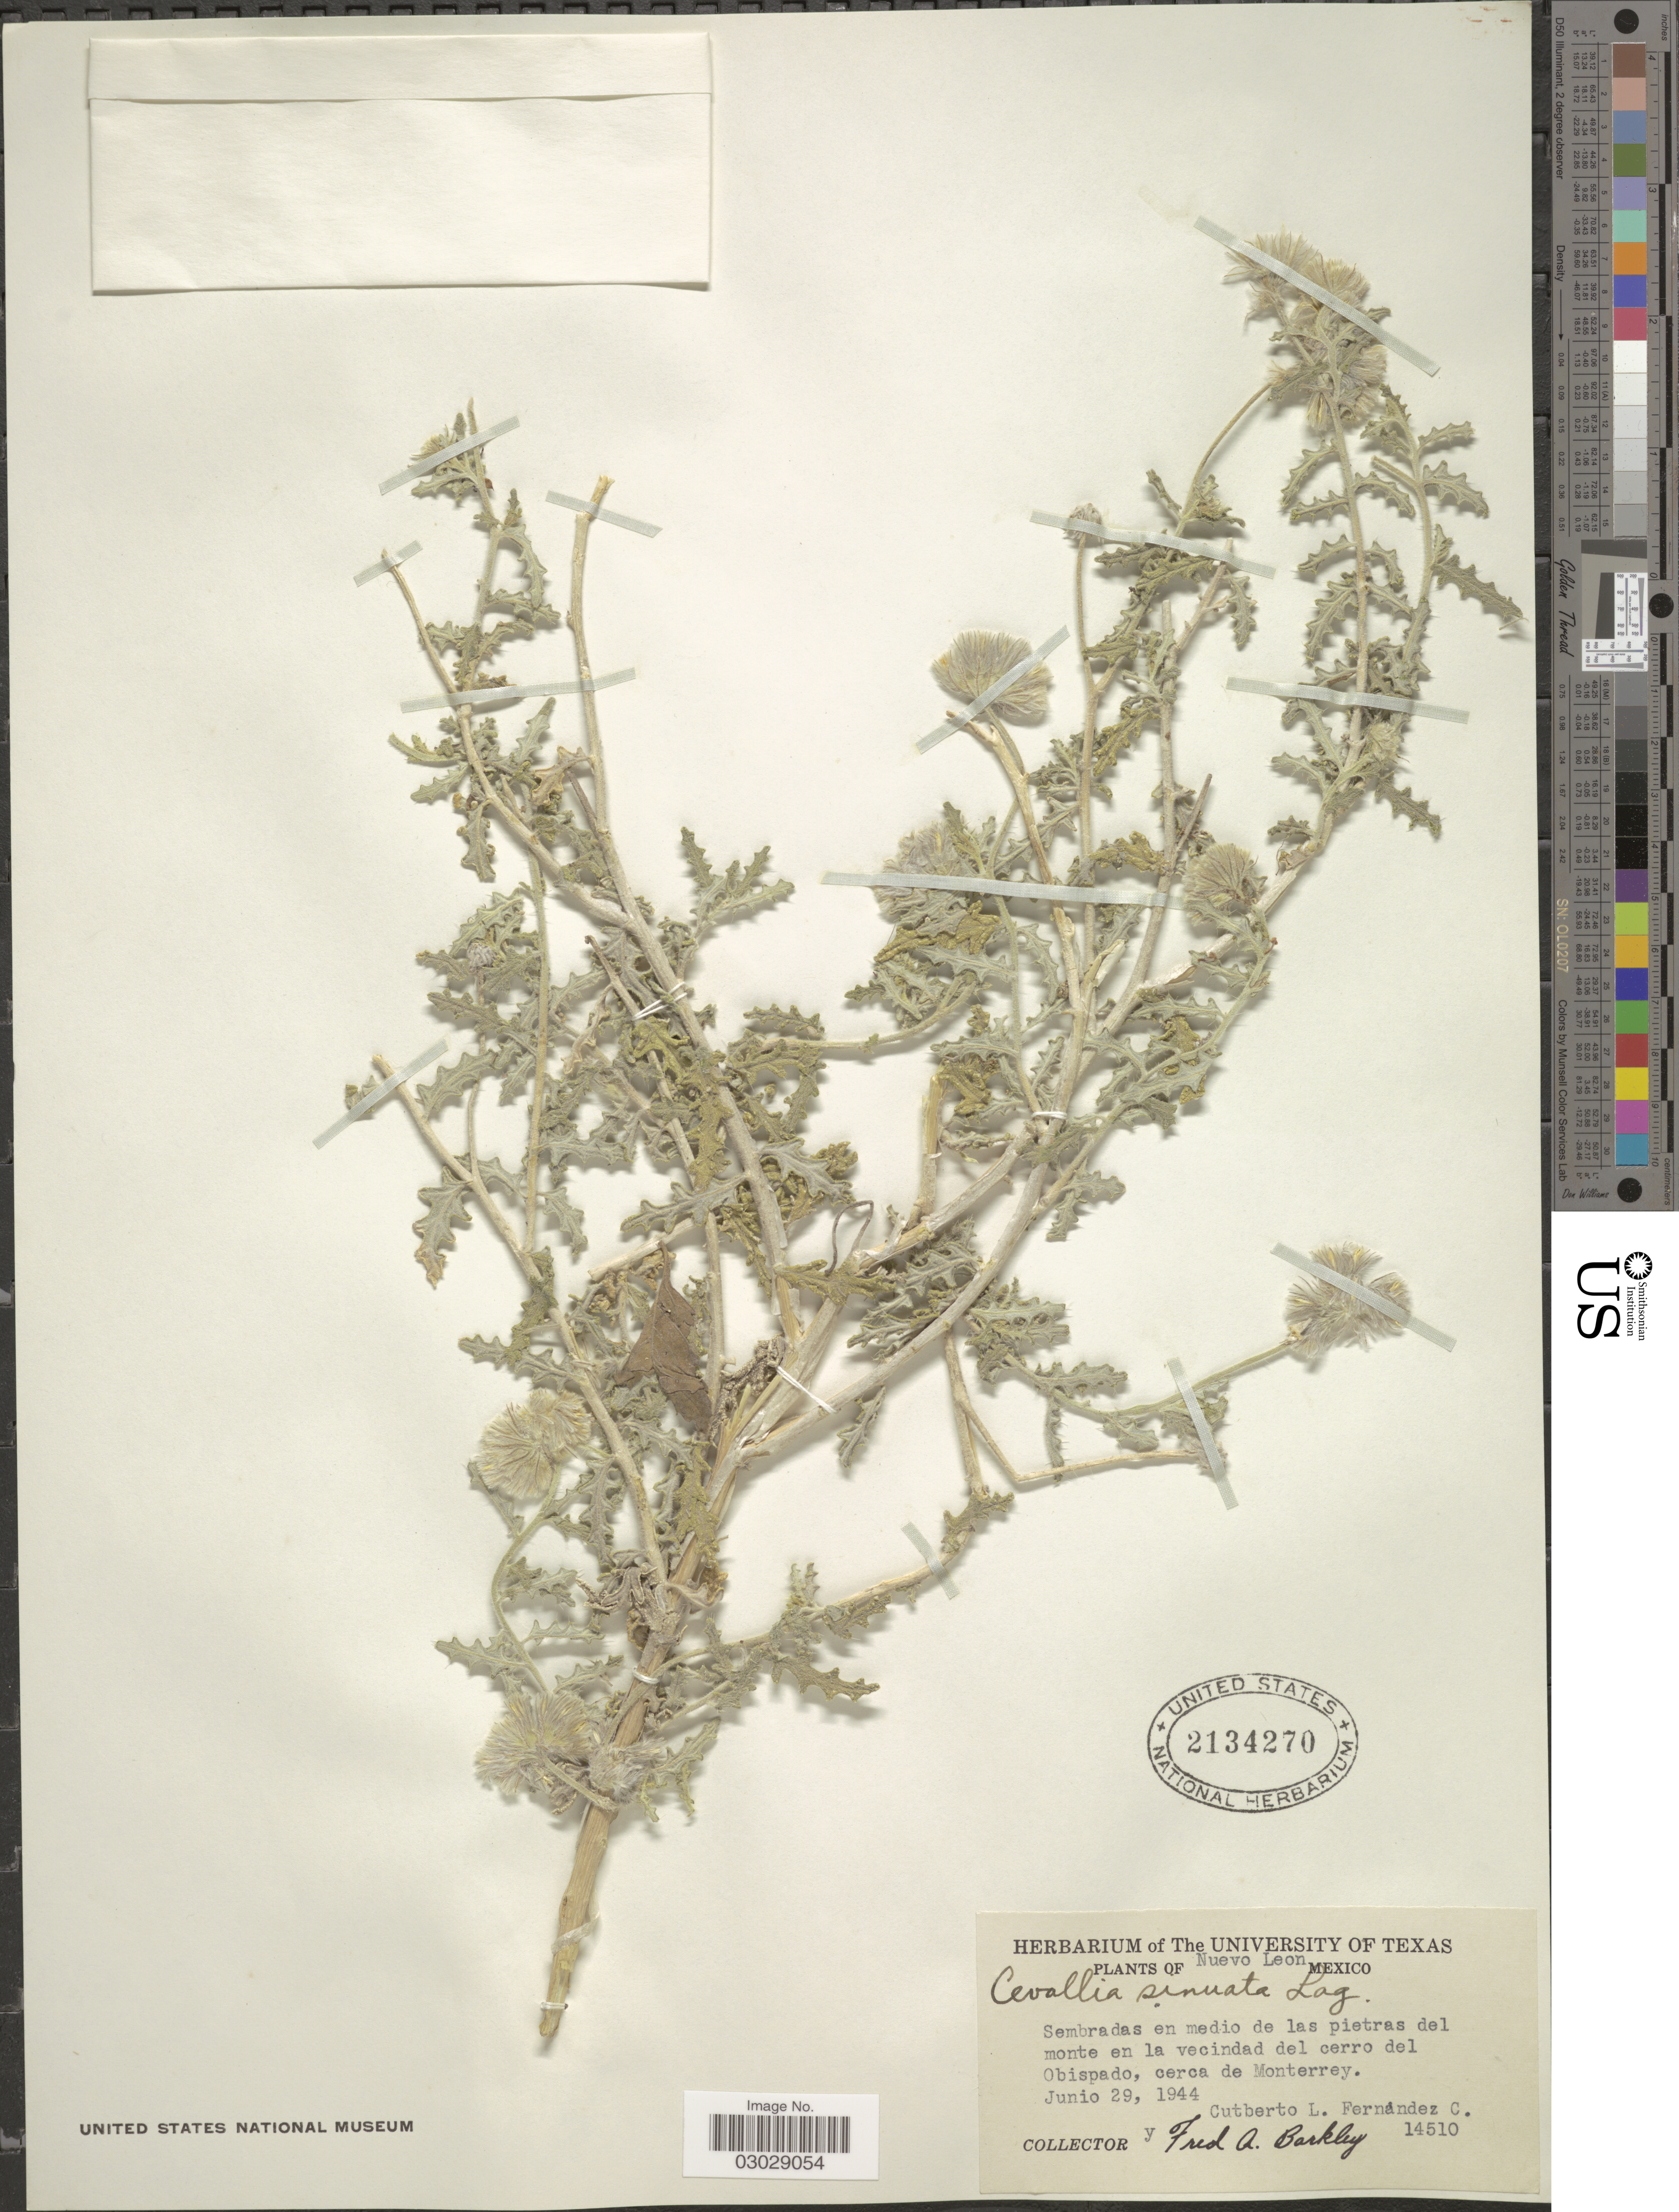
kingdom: Plantae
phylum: Tracheophyta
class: Magnoliopsida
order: Cornales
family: Loasaceae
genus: Cevallia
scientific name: Cevallia sinuata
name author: Lag.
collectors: C. L. Fernández C. & F. A. Barkley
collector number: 14510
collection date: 1944-06-29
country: Mexico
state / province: Nuevo León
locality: Sembradas en medio de las pietras del monte en la vecindad del cerro del Obispado, cerca de Monterrey.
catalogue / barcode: US 2134270